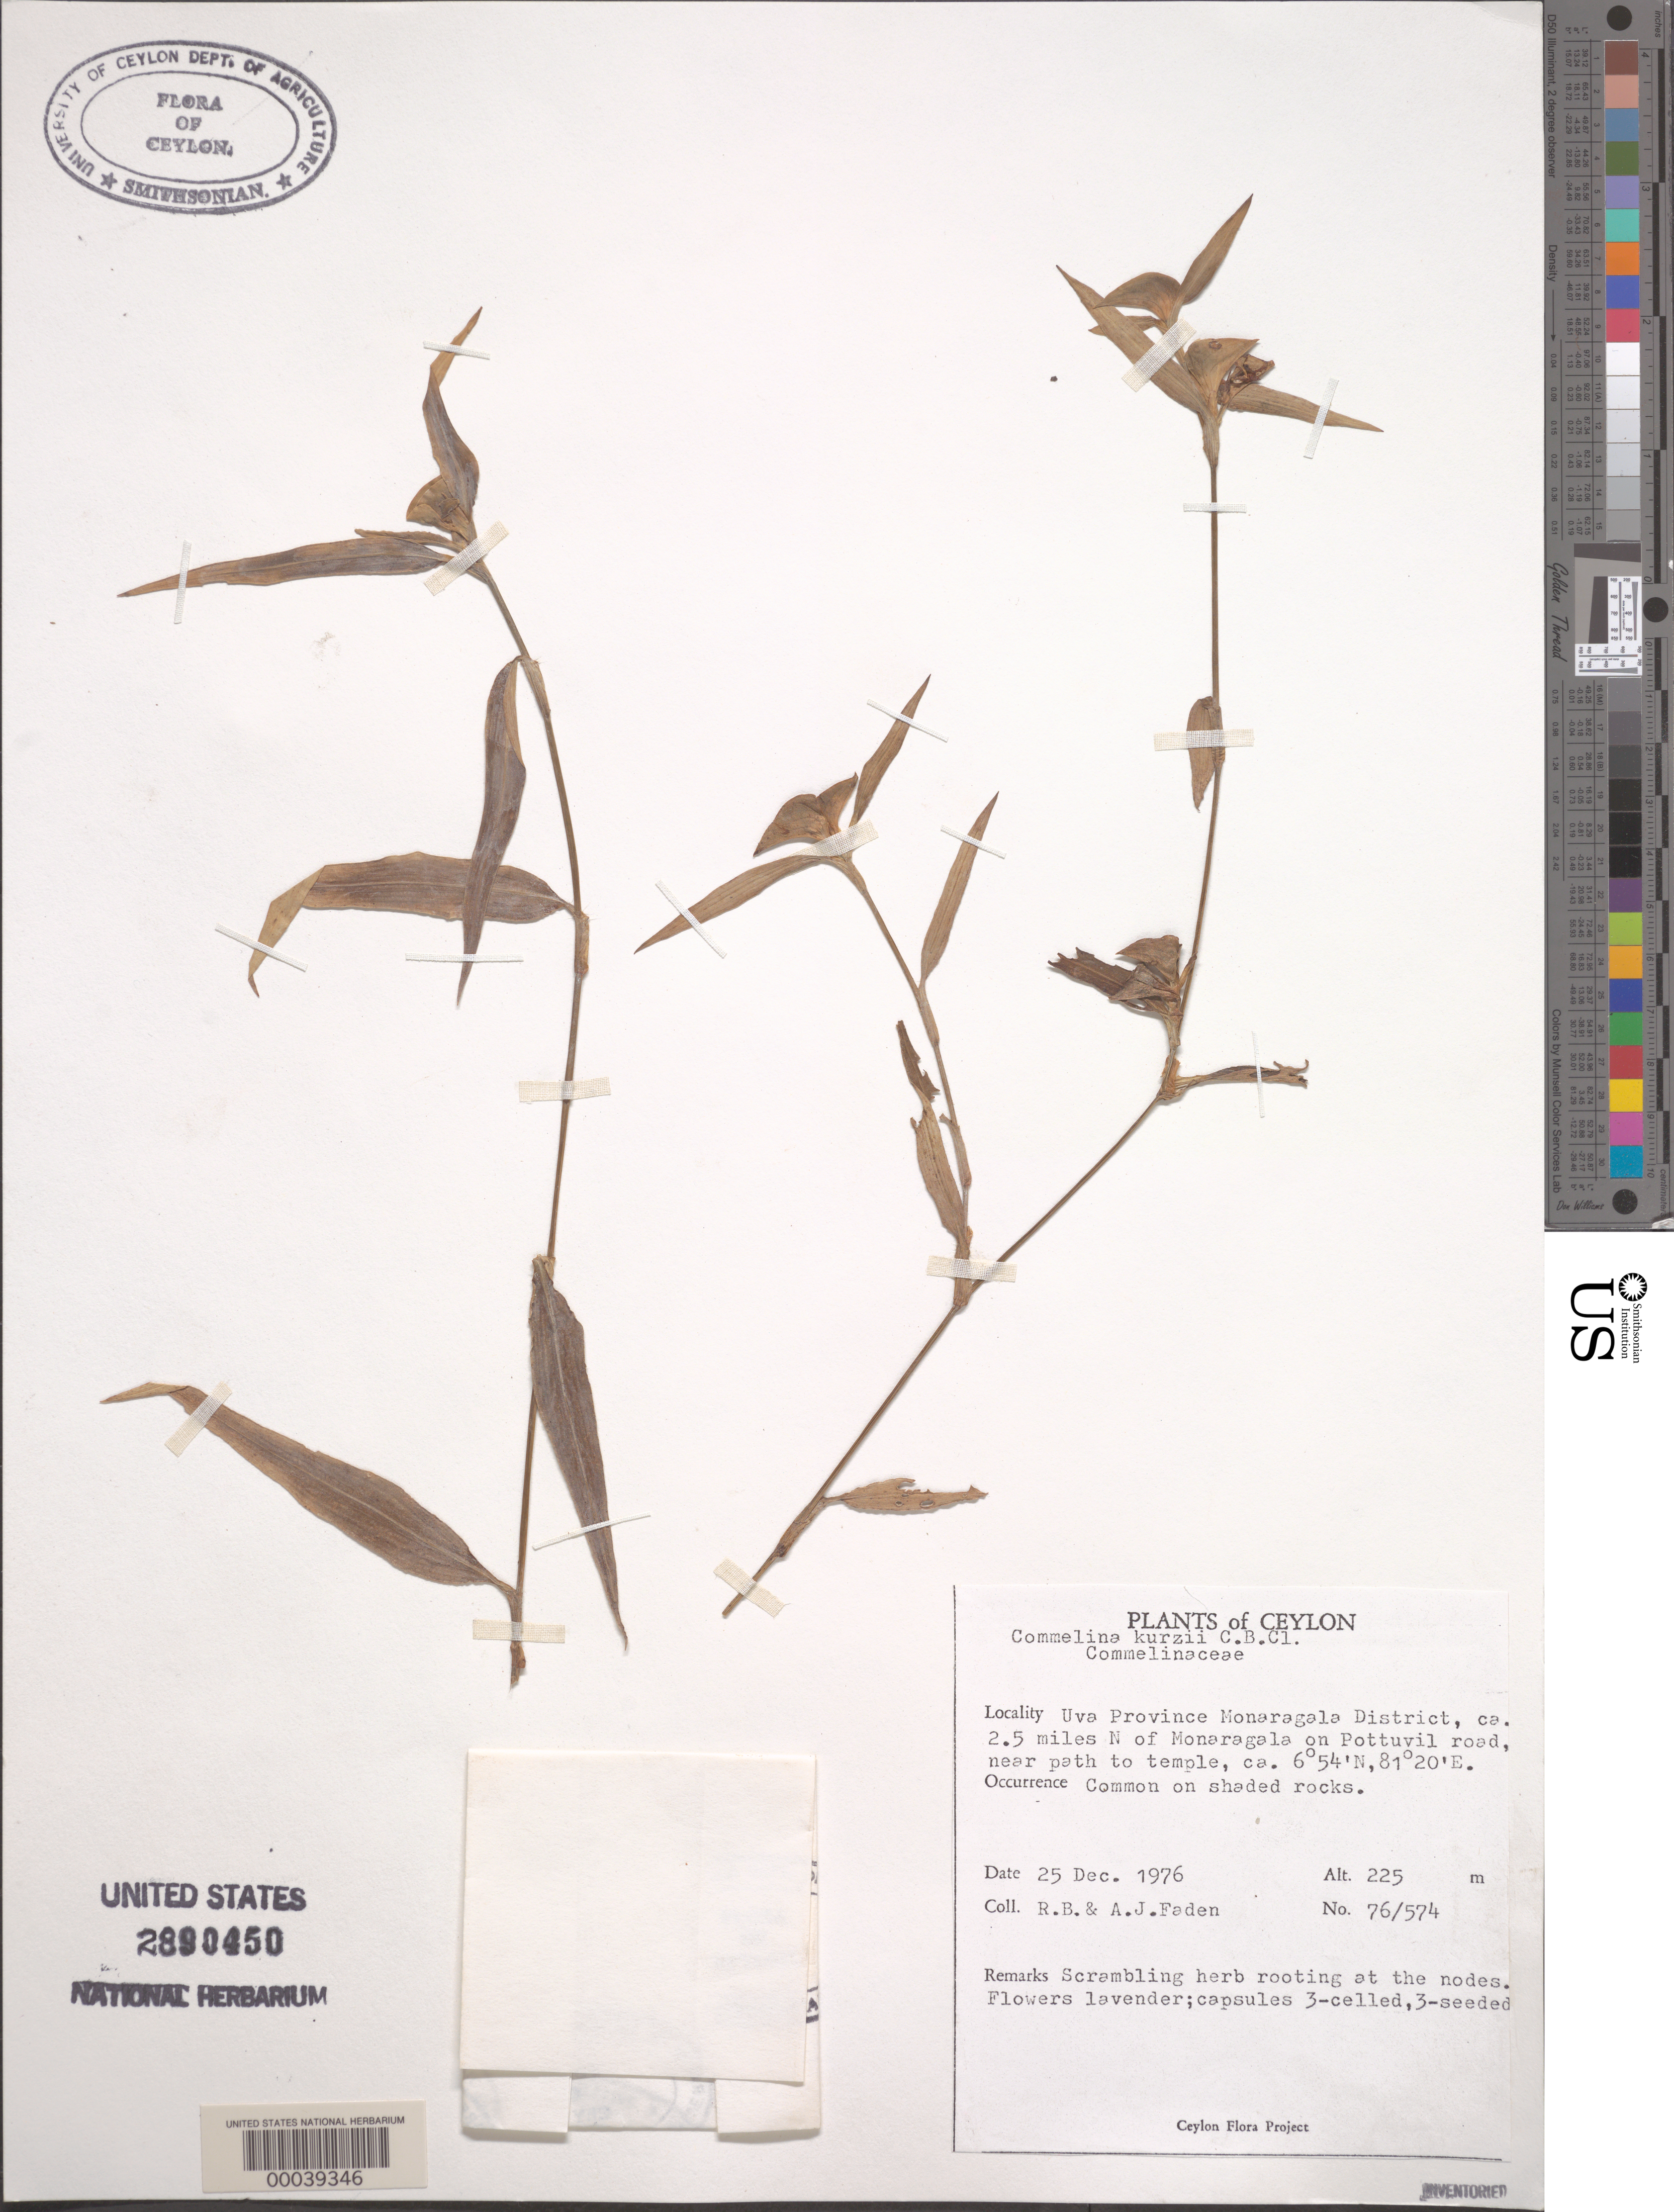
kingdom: Plantae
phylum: Tracheophyta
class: Liliopsida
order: Commelinales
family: Commelinaceae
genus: Commelina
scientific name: Commelina kurzii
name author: C.B. Clarke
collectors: R. B. Faden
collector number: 76/574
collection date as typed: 25 Dec 1976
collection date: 1976-12-25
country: Sri Lanka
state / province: Uva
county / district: Monaragala Dist.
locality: N of monaragala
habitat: Shaded rocks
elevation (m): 225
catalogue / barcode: US 2890450